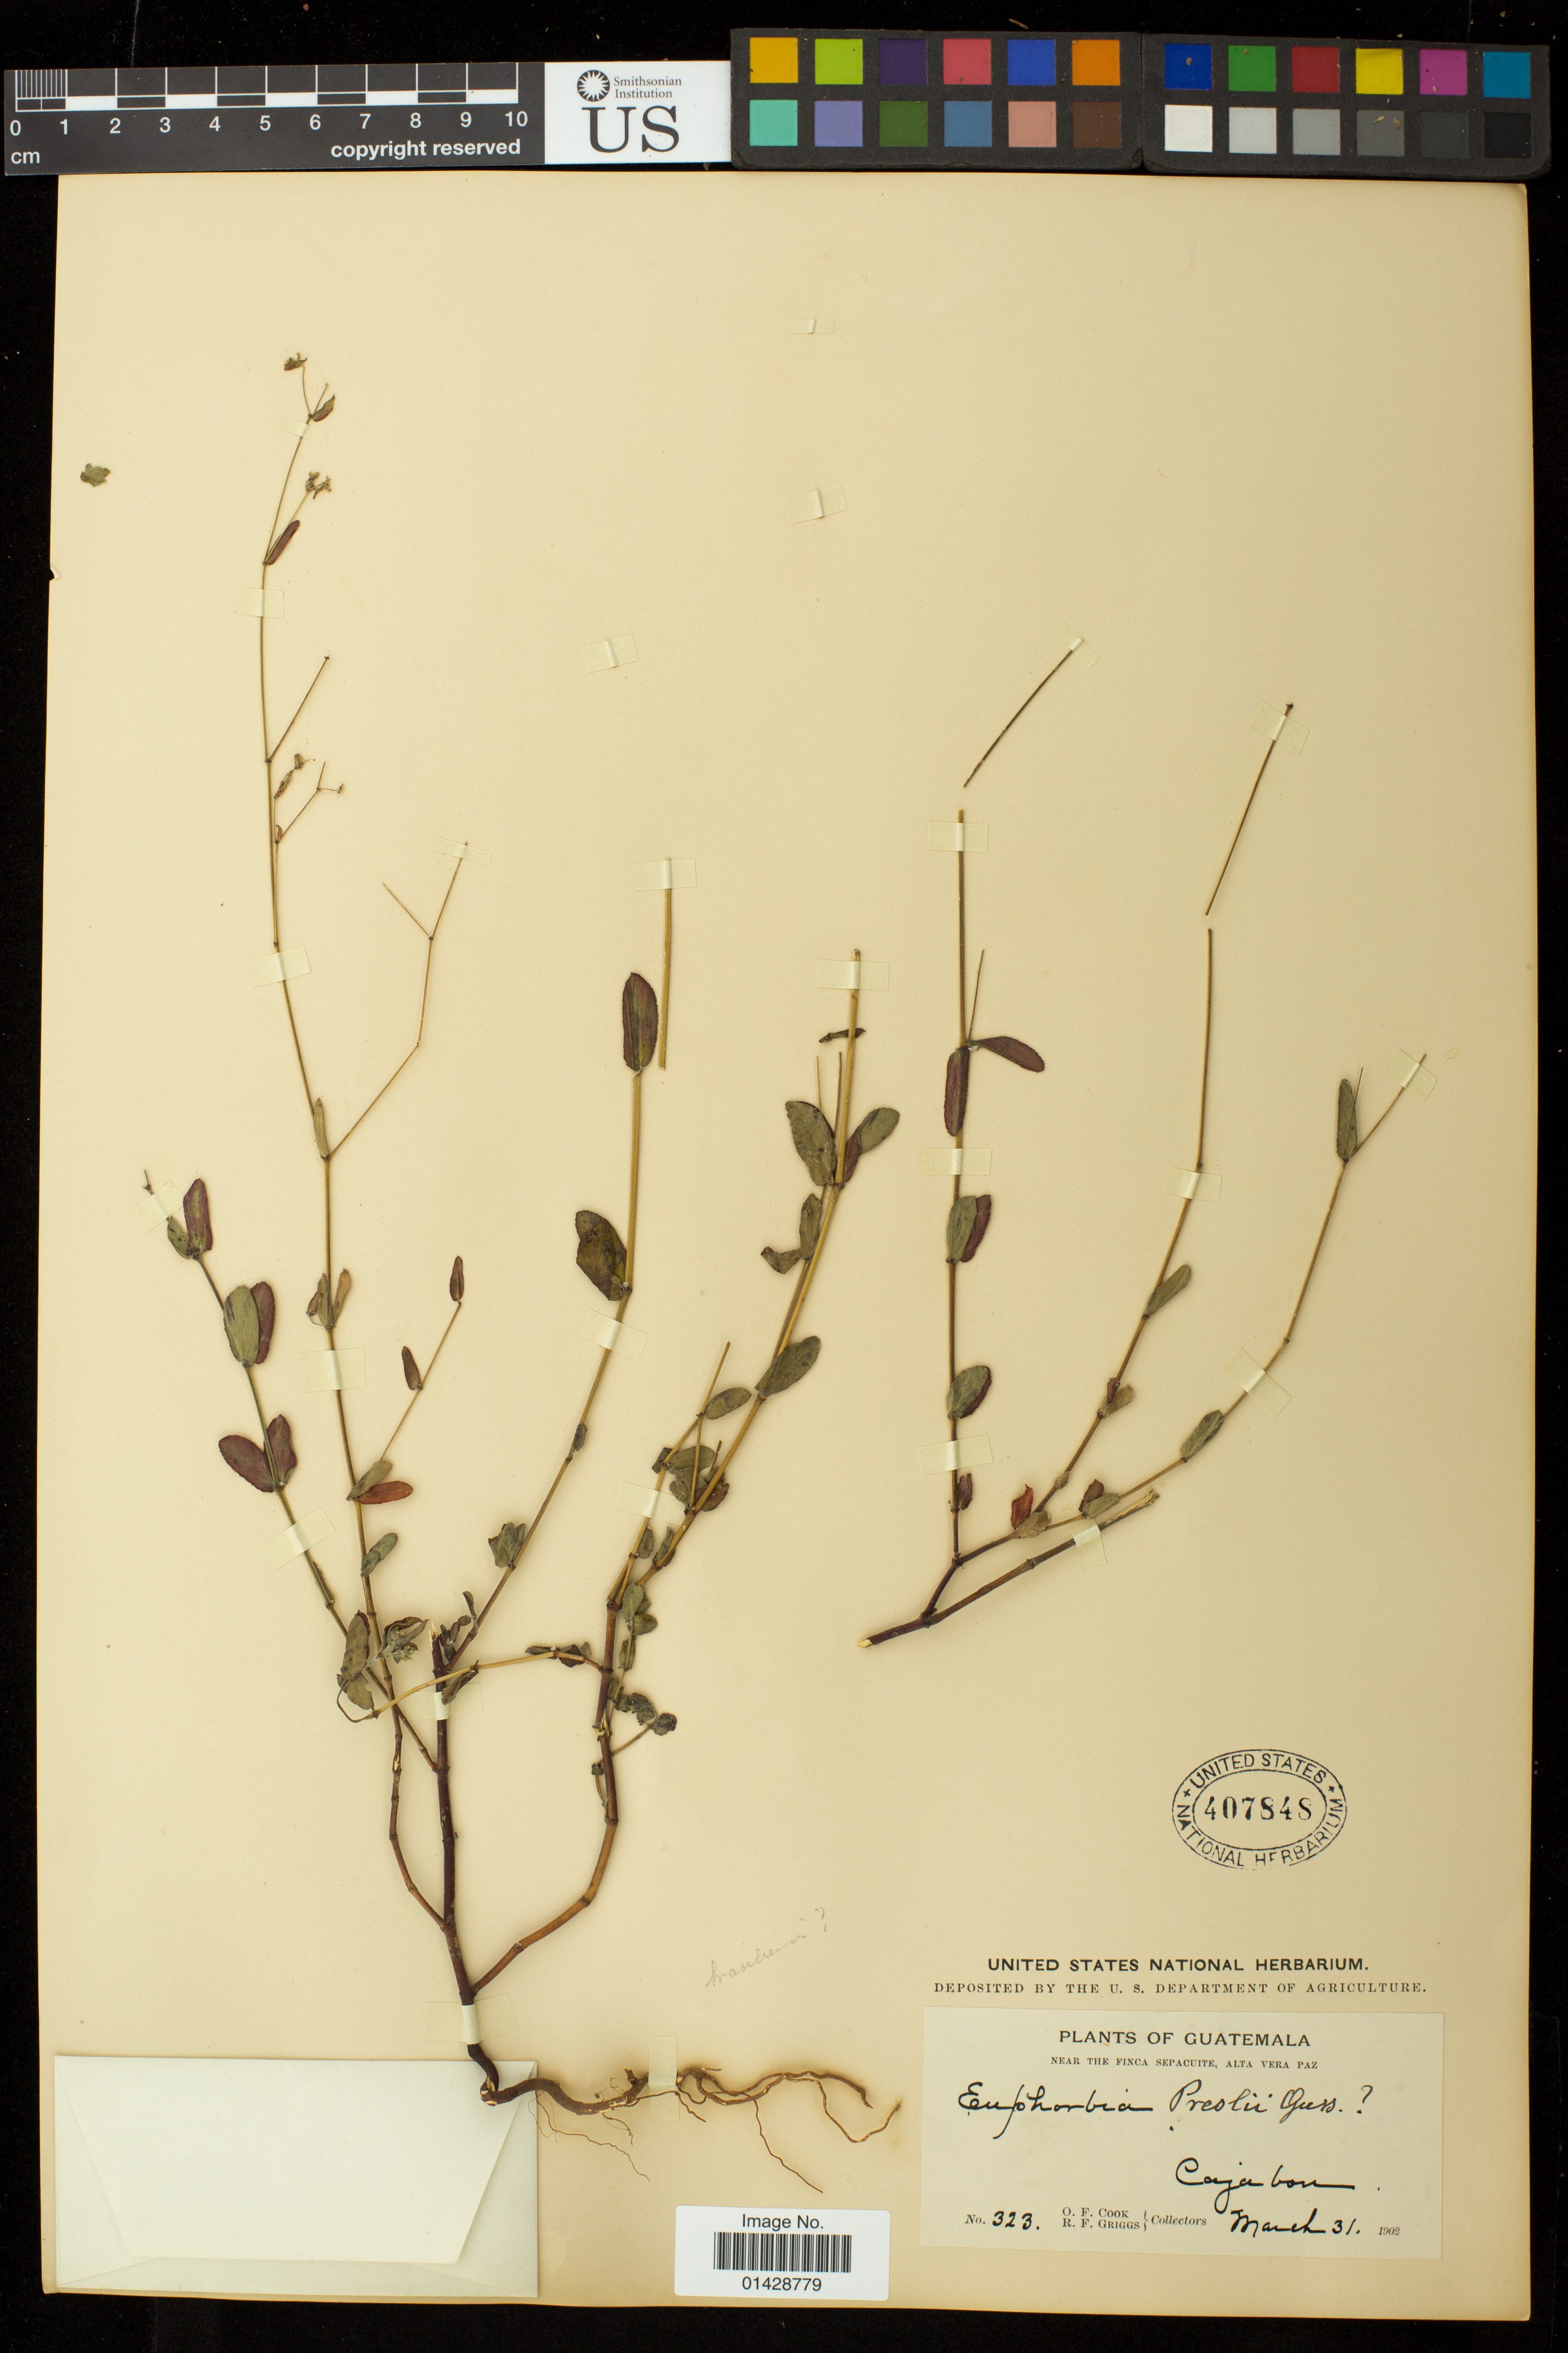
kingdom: Plantae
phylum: Tracheophyta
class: Magnoliopsida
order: Malpighiales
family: Euphorbiaceae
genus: Euphorbia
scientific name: Euphorbia maculata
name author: L.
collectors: O. F. Cook & R. F. Griggs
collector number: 323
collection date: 1902-03-31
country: Guatemala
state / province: Alta Verapaz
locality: Near the Finca Sepacuite; Cajabon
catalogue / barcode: US 407848